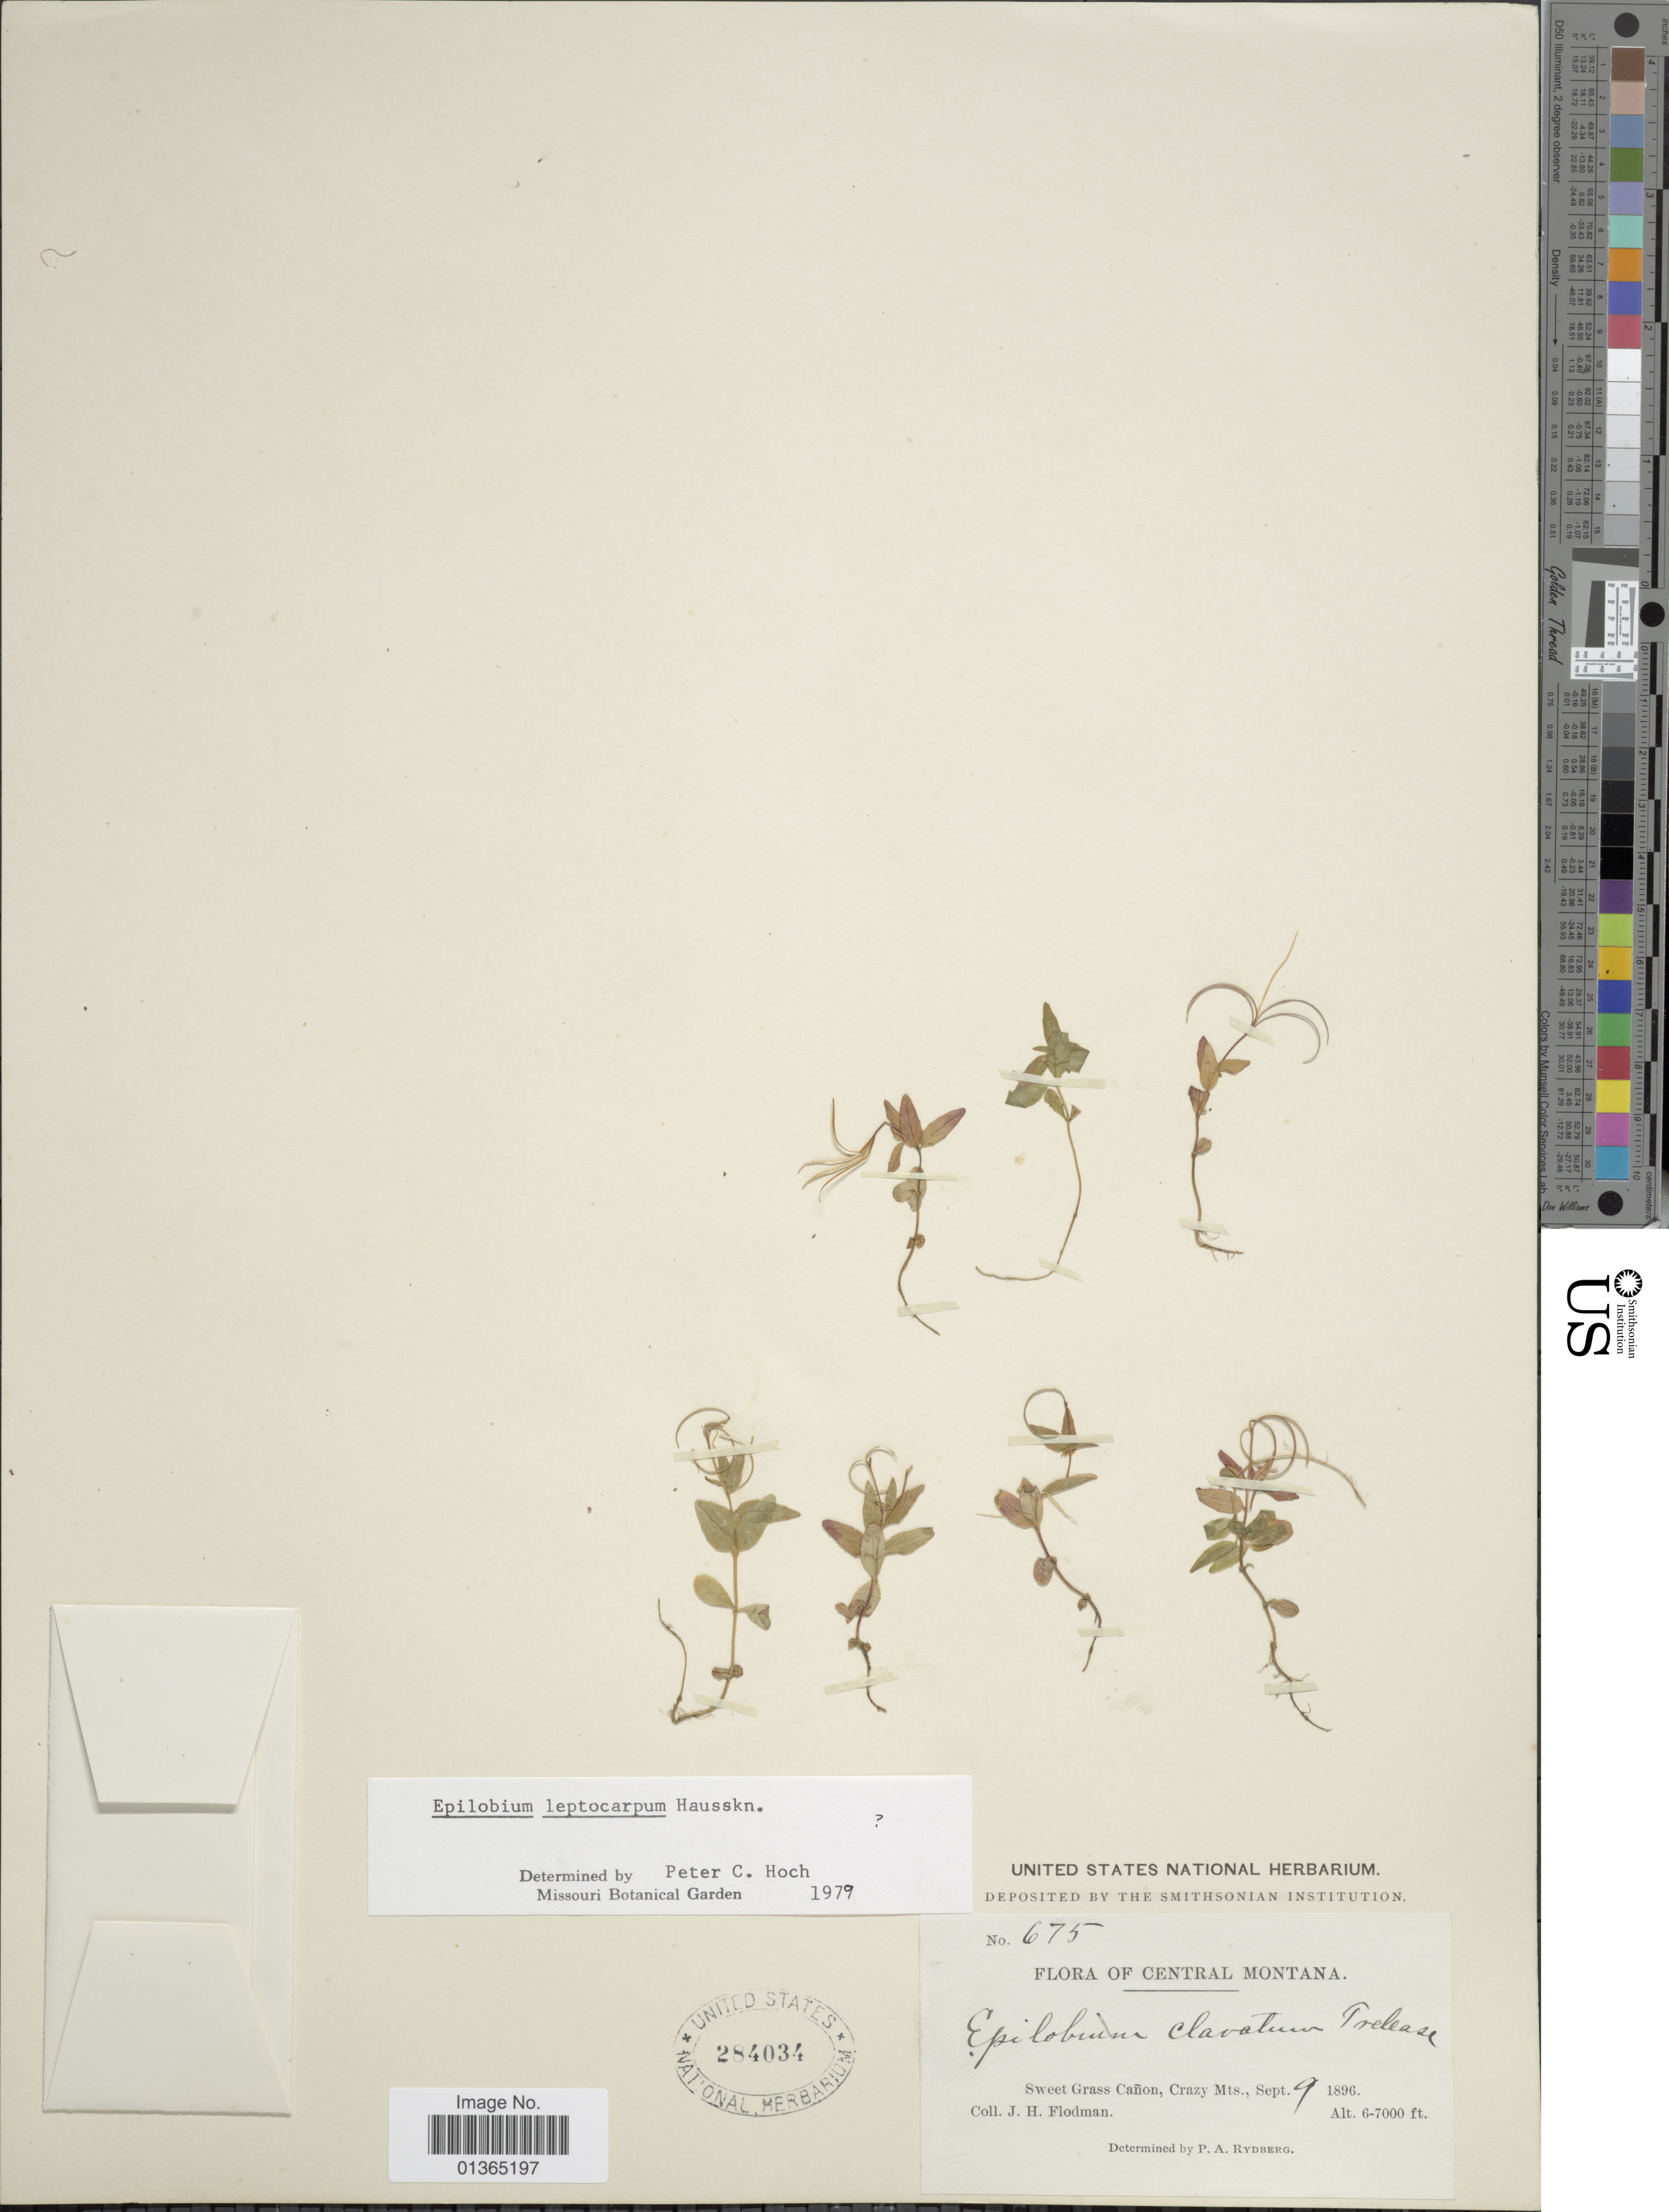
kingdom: Plantae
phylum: Tracheophyta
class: Magnoliopsida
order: Myrtales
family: Onagraceae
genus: Epilobium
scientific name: Epilobium leptocarpum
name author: Hausskn.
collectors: J. Flodman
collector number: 675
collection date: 1896-09-09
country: United States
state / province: Montana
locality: Central Montana. Sweet Grass Cañon, Crazy Mts.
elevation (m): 1829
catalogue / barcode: US 284034